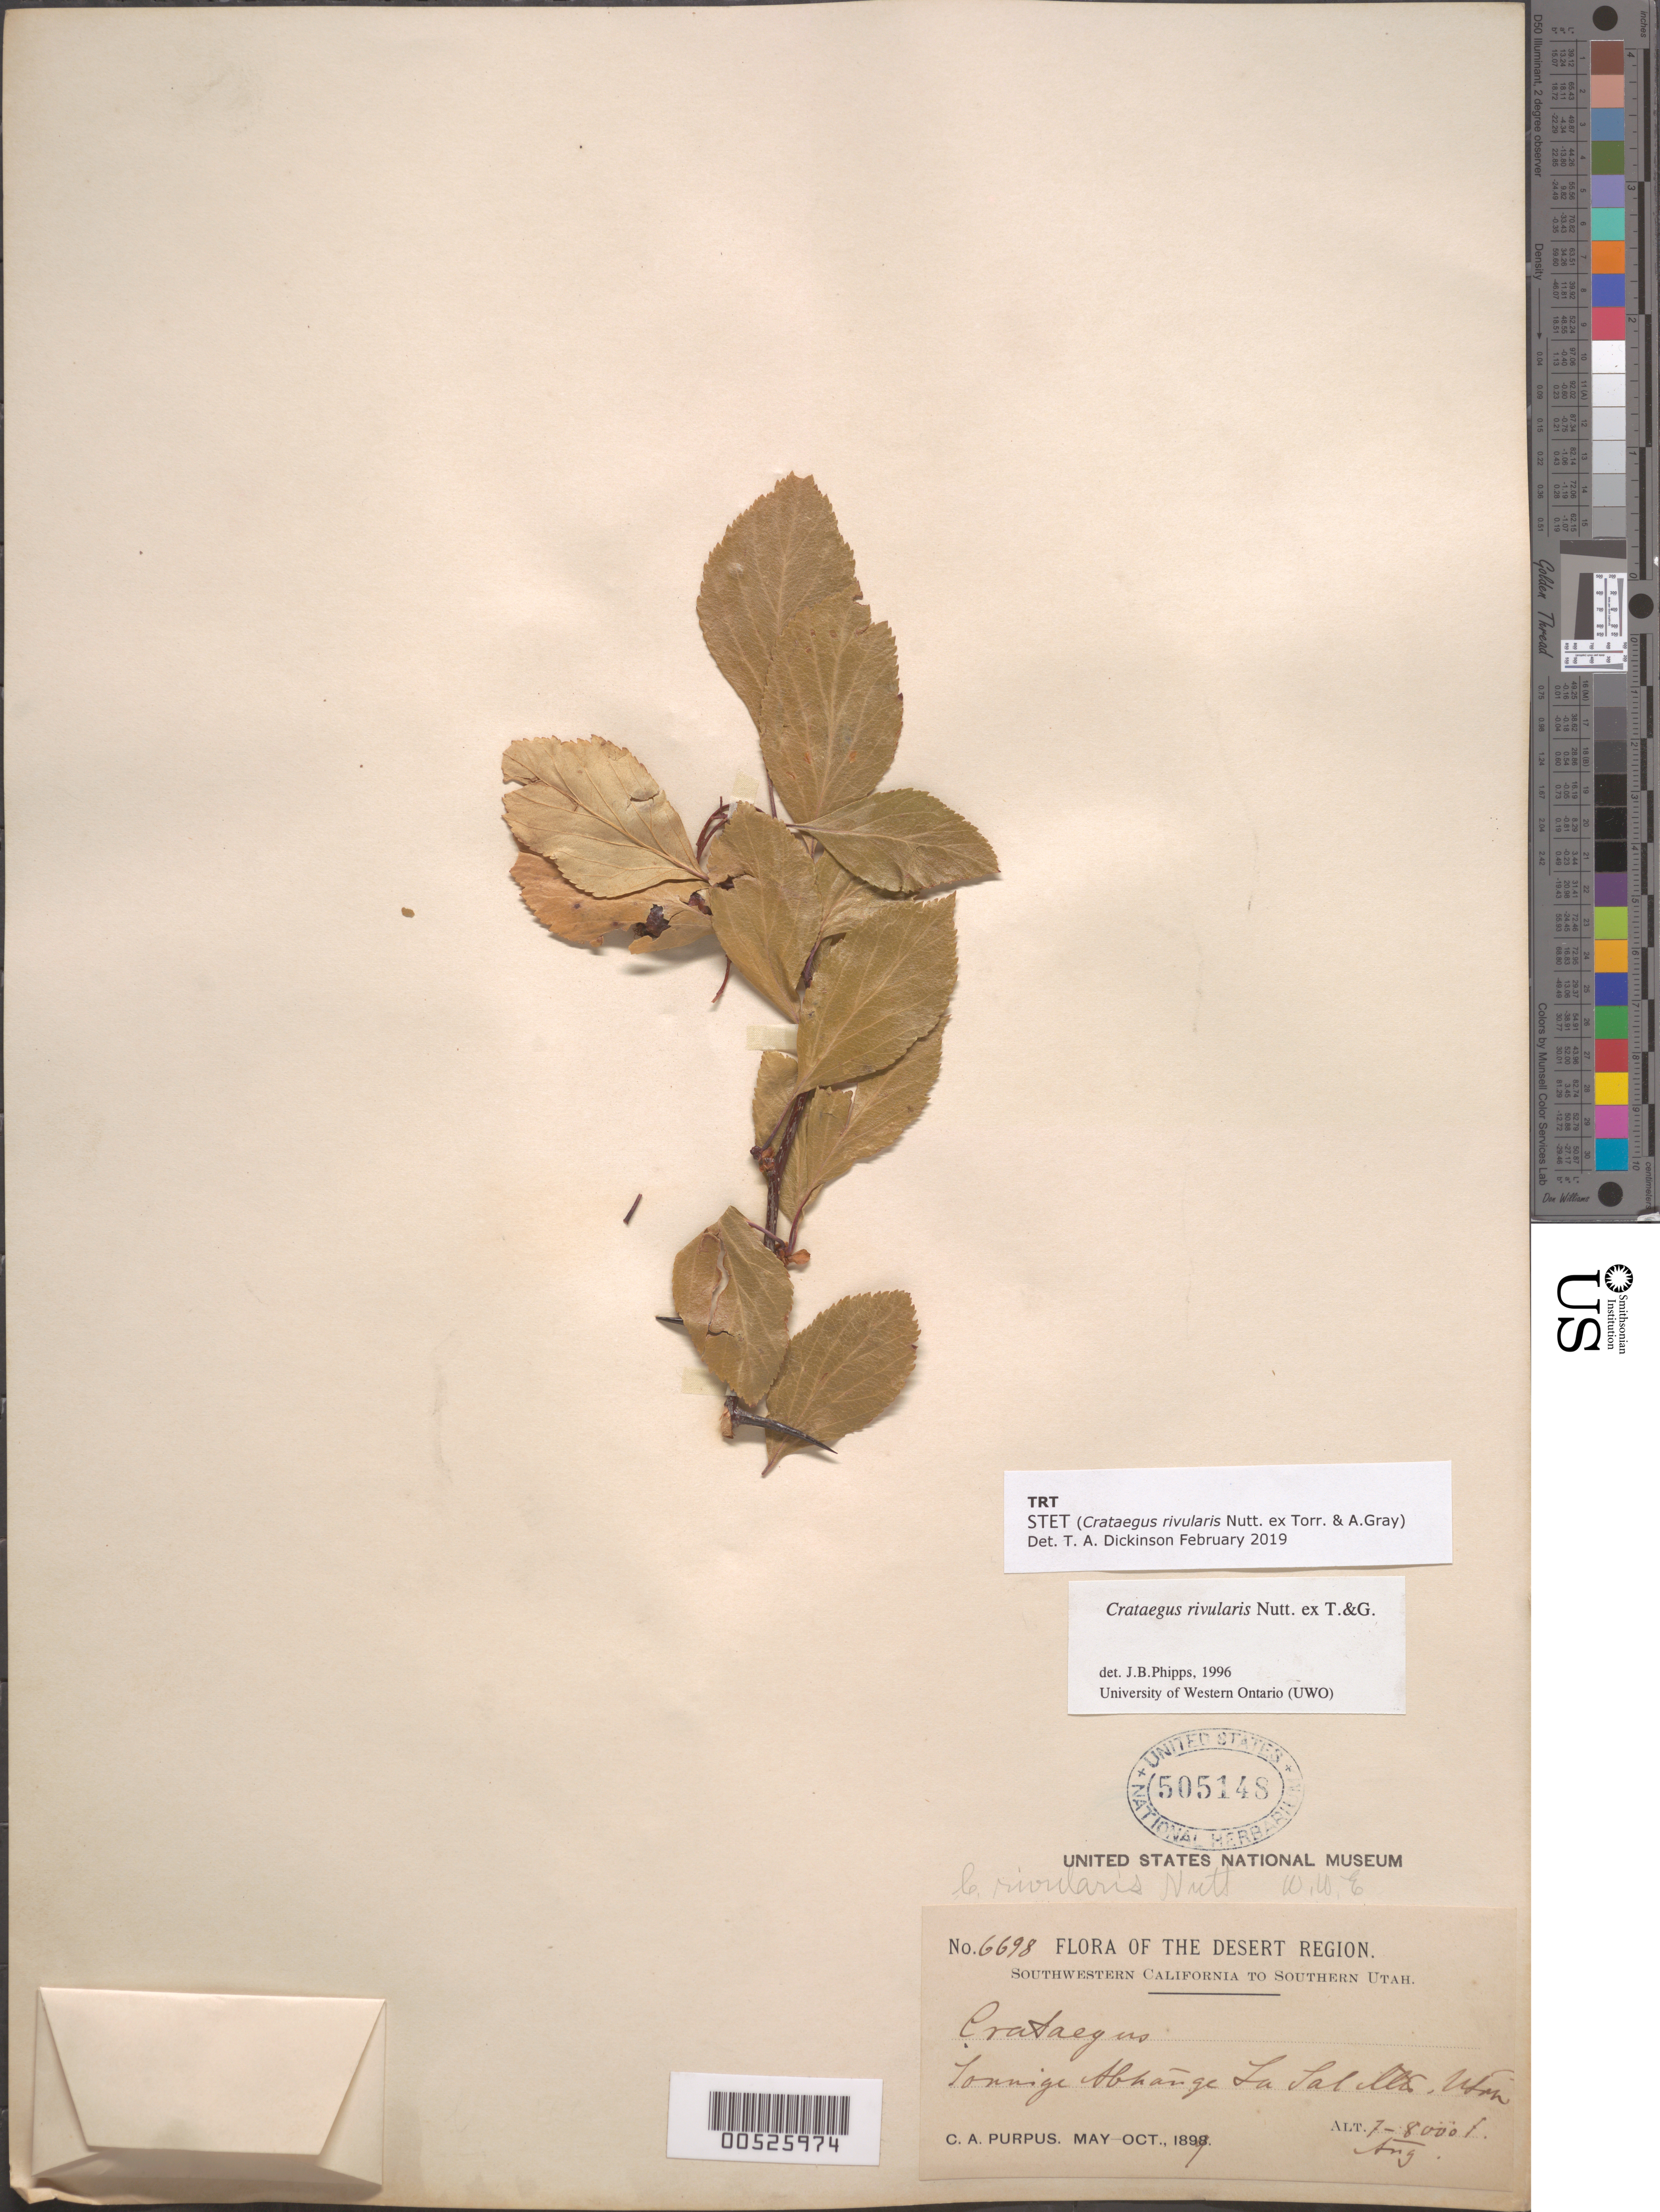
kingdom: Plantae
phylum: Tracheophyta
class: Magnoliopsida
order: Rosales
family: Rosaceae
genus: Crataegus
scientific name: Crataegus rivularis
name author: Nutt.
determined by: Eggleston, W. W.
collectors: C. A. Purpus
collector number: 6698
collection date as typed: Aug 1897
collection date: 1897-08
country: United States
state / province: Utah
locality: Tonnige [Sonnige?] abhange, La Sal Mtns. [Sunny (?) slope, La Sal Mtns.]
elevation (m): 2133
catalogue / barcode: US 505148